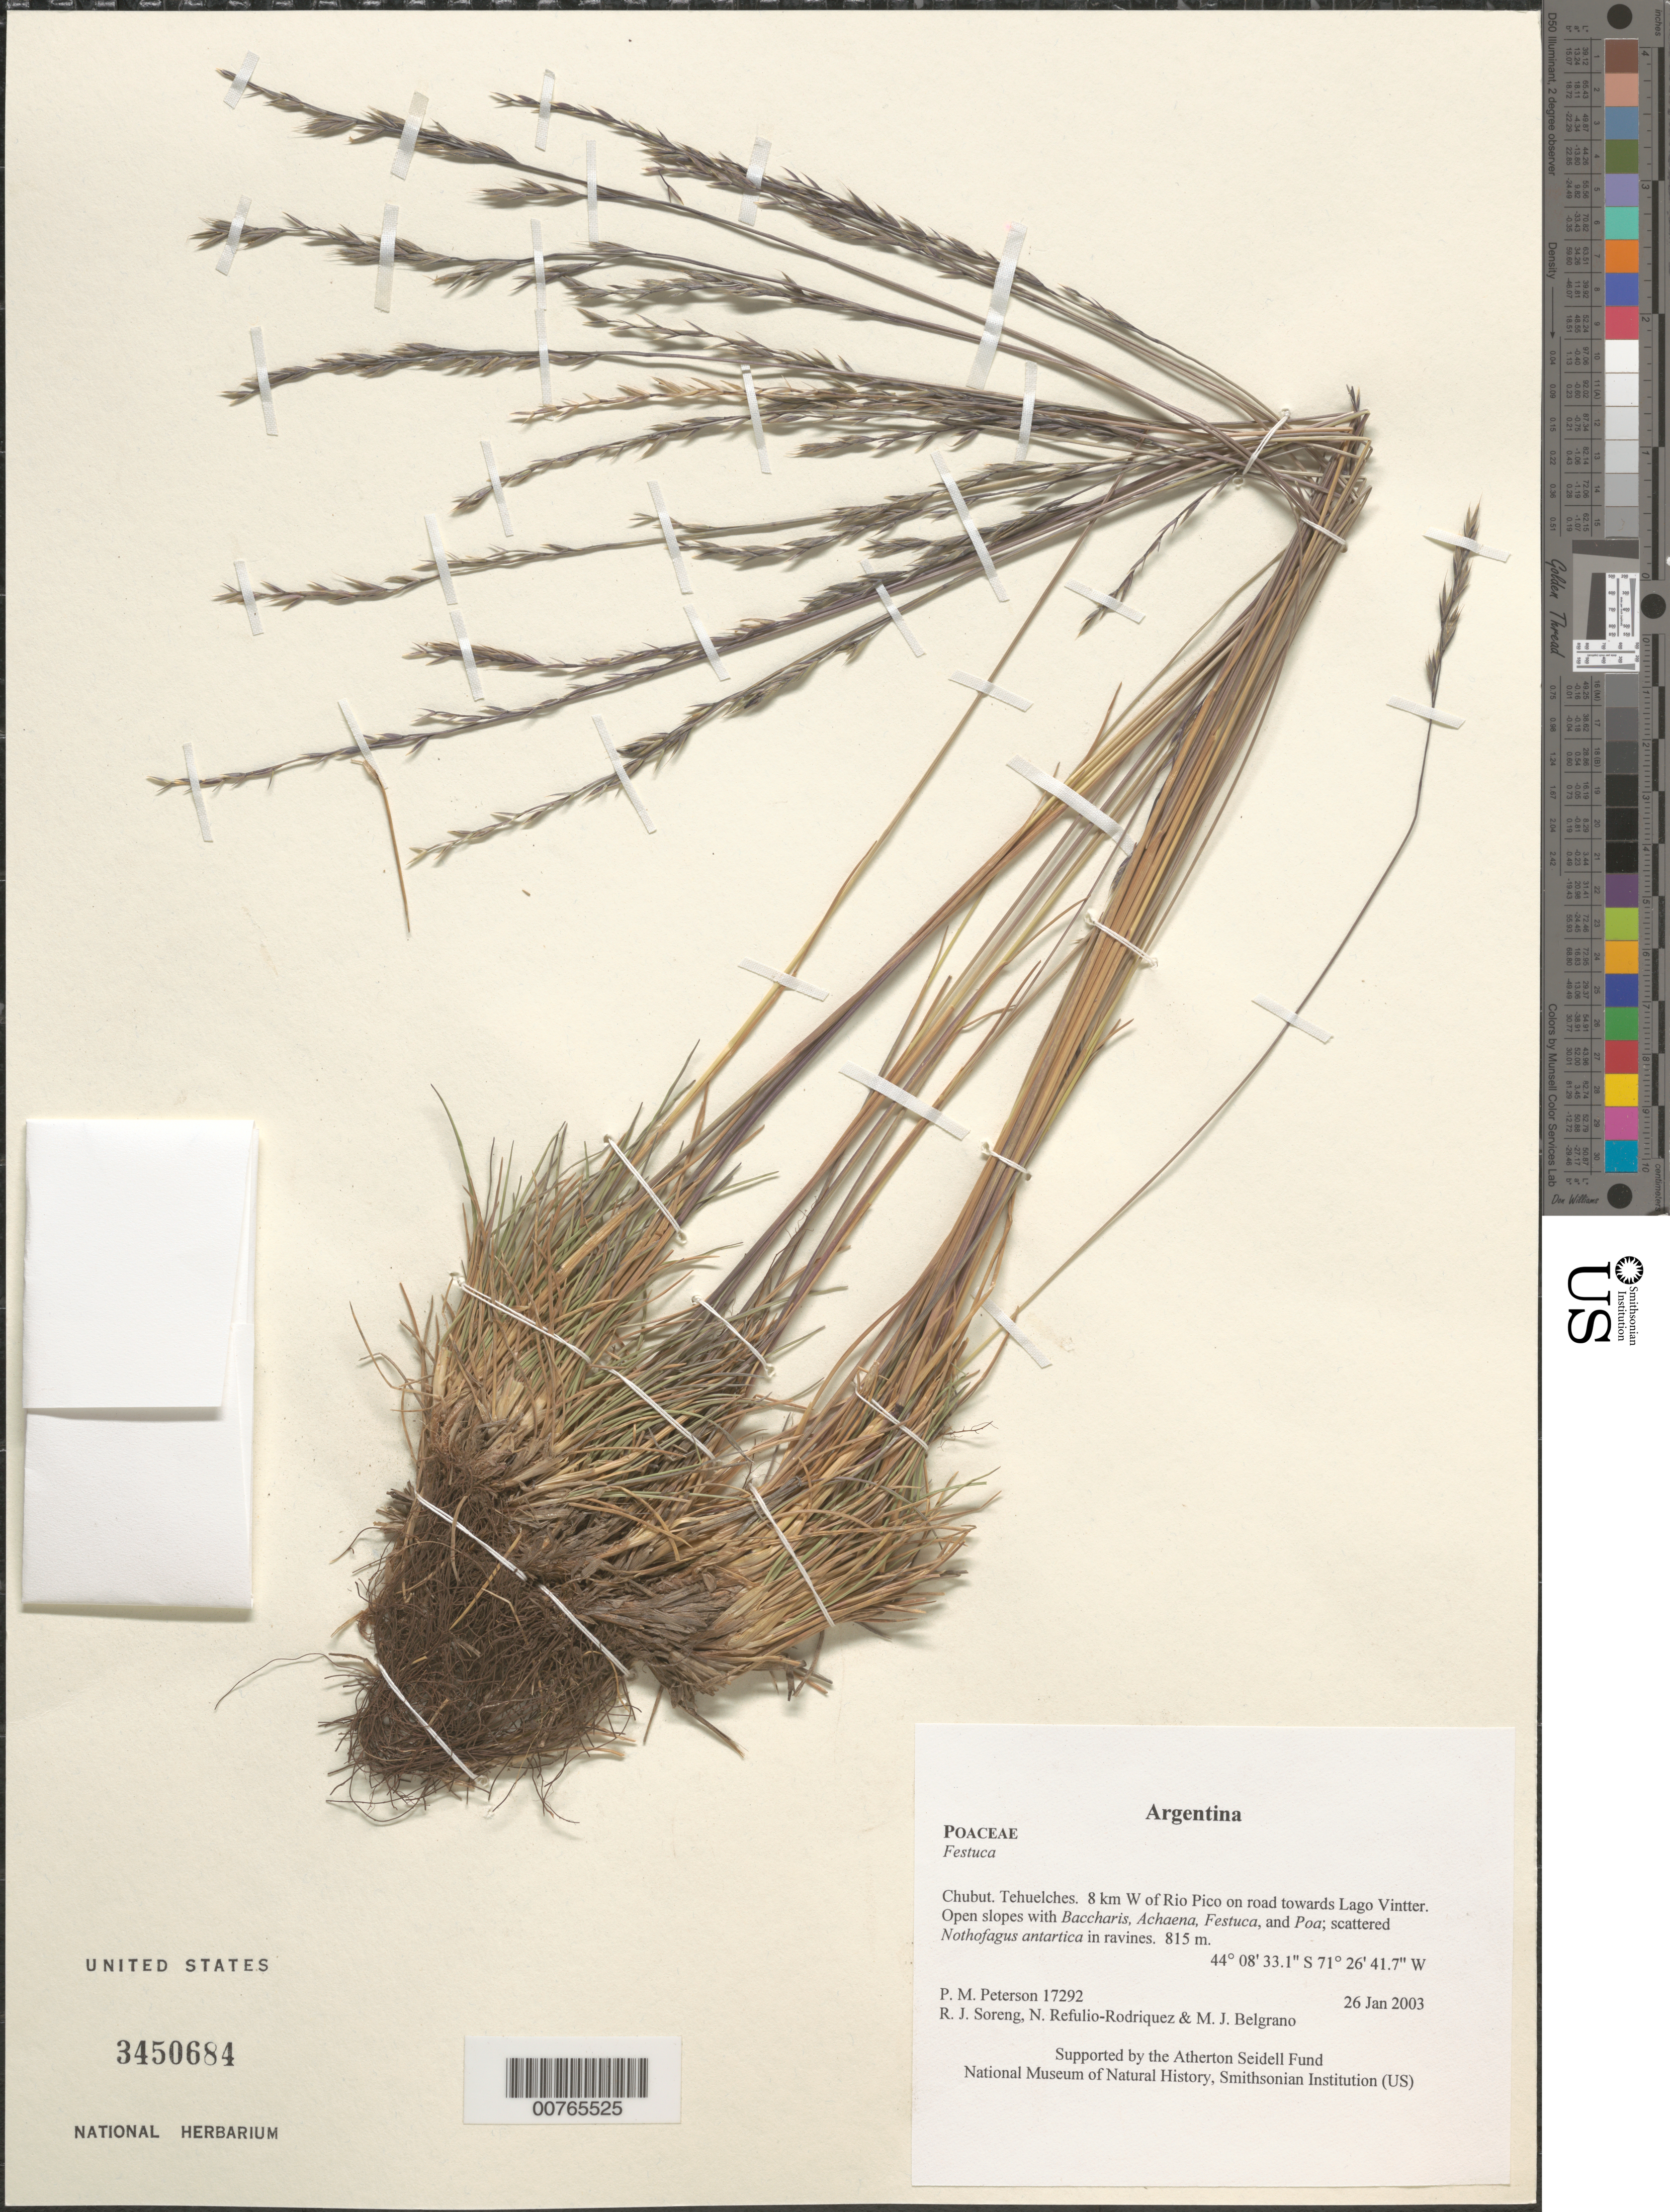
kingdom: Plantae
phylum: Tracheophyta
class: Liliopsida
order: Poales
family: Poaceae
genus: Festuca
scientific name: Festuca sp.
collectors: P. M. Peterson, R. J. Soreng, N. Refulio-Rodríguez & M. Belgrano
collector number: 17292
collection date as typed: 26 Jan 2003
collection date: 2003-01-26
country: Argentina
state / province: Chubut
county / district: Tehuelches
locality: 8 km W of Rio Pico on road towards Lago Vintter. Open slopes with Baccharis, Achaena, Festuca, and Poa; scattered Nothofagus antartica in ravines.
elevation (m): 815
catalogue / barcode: US 3450684